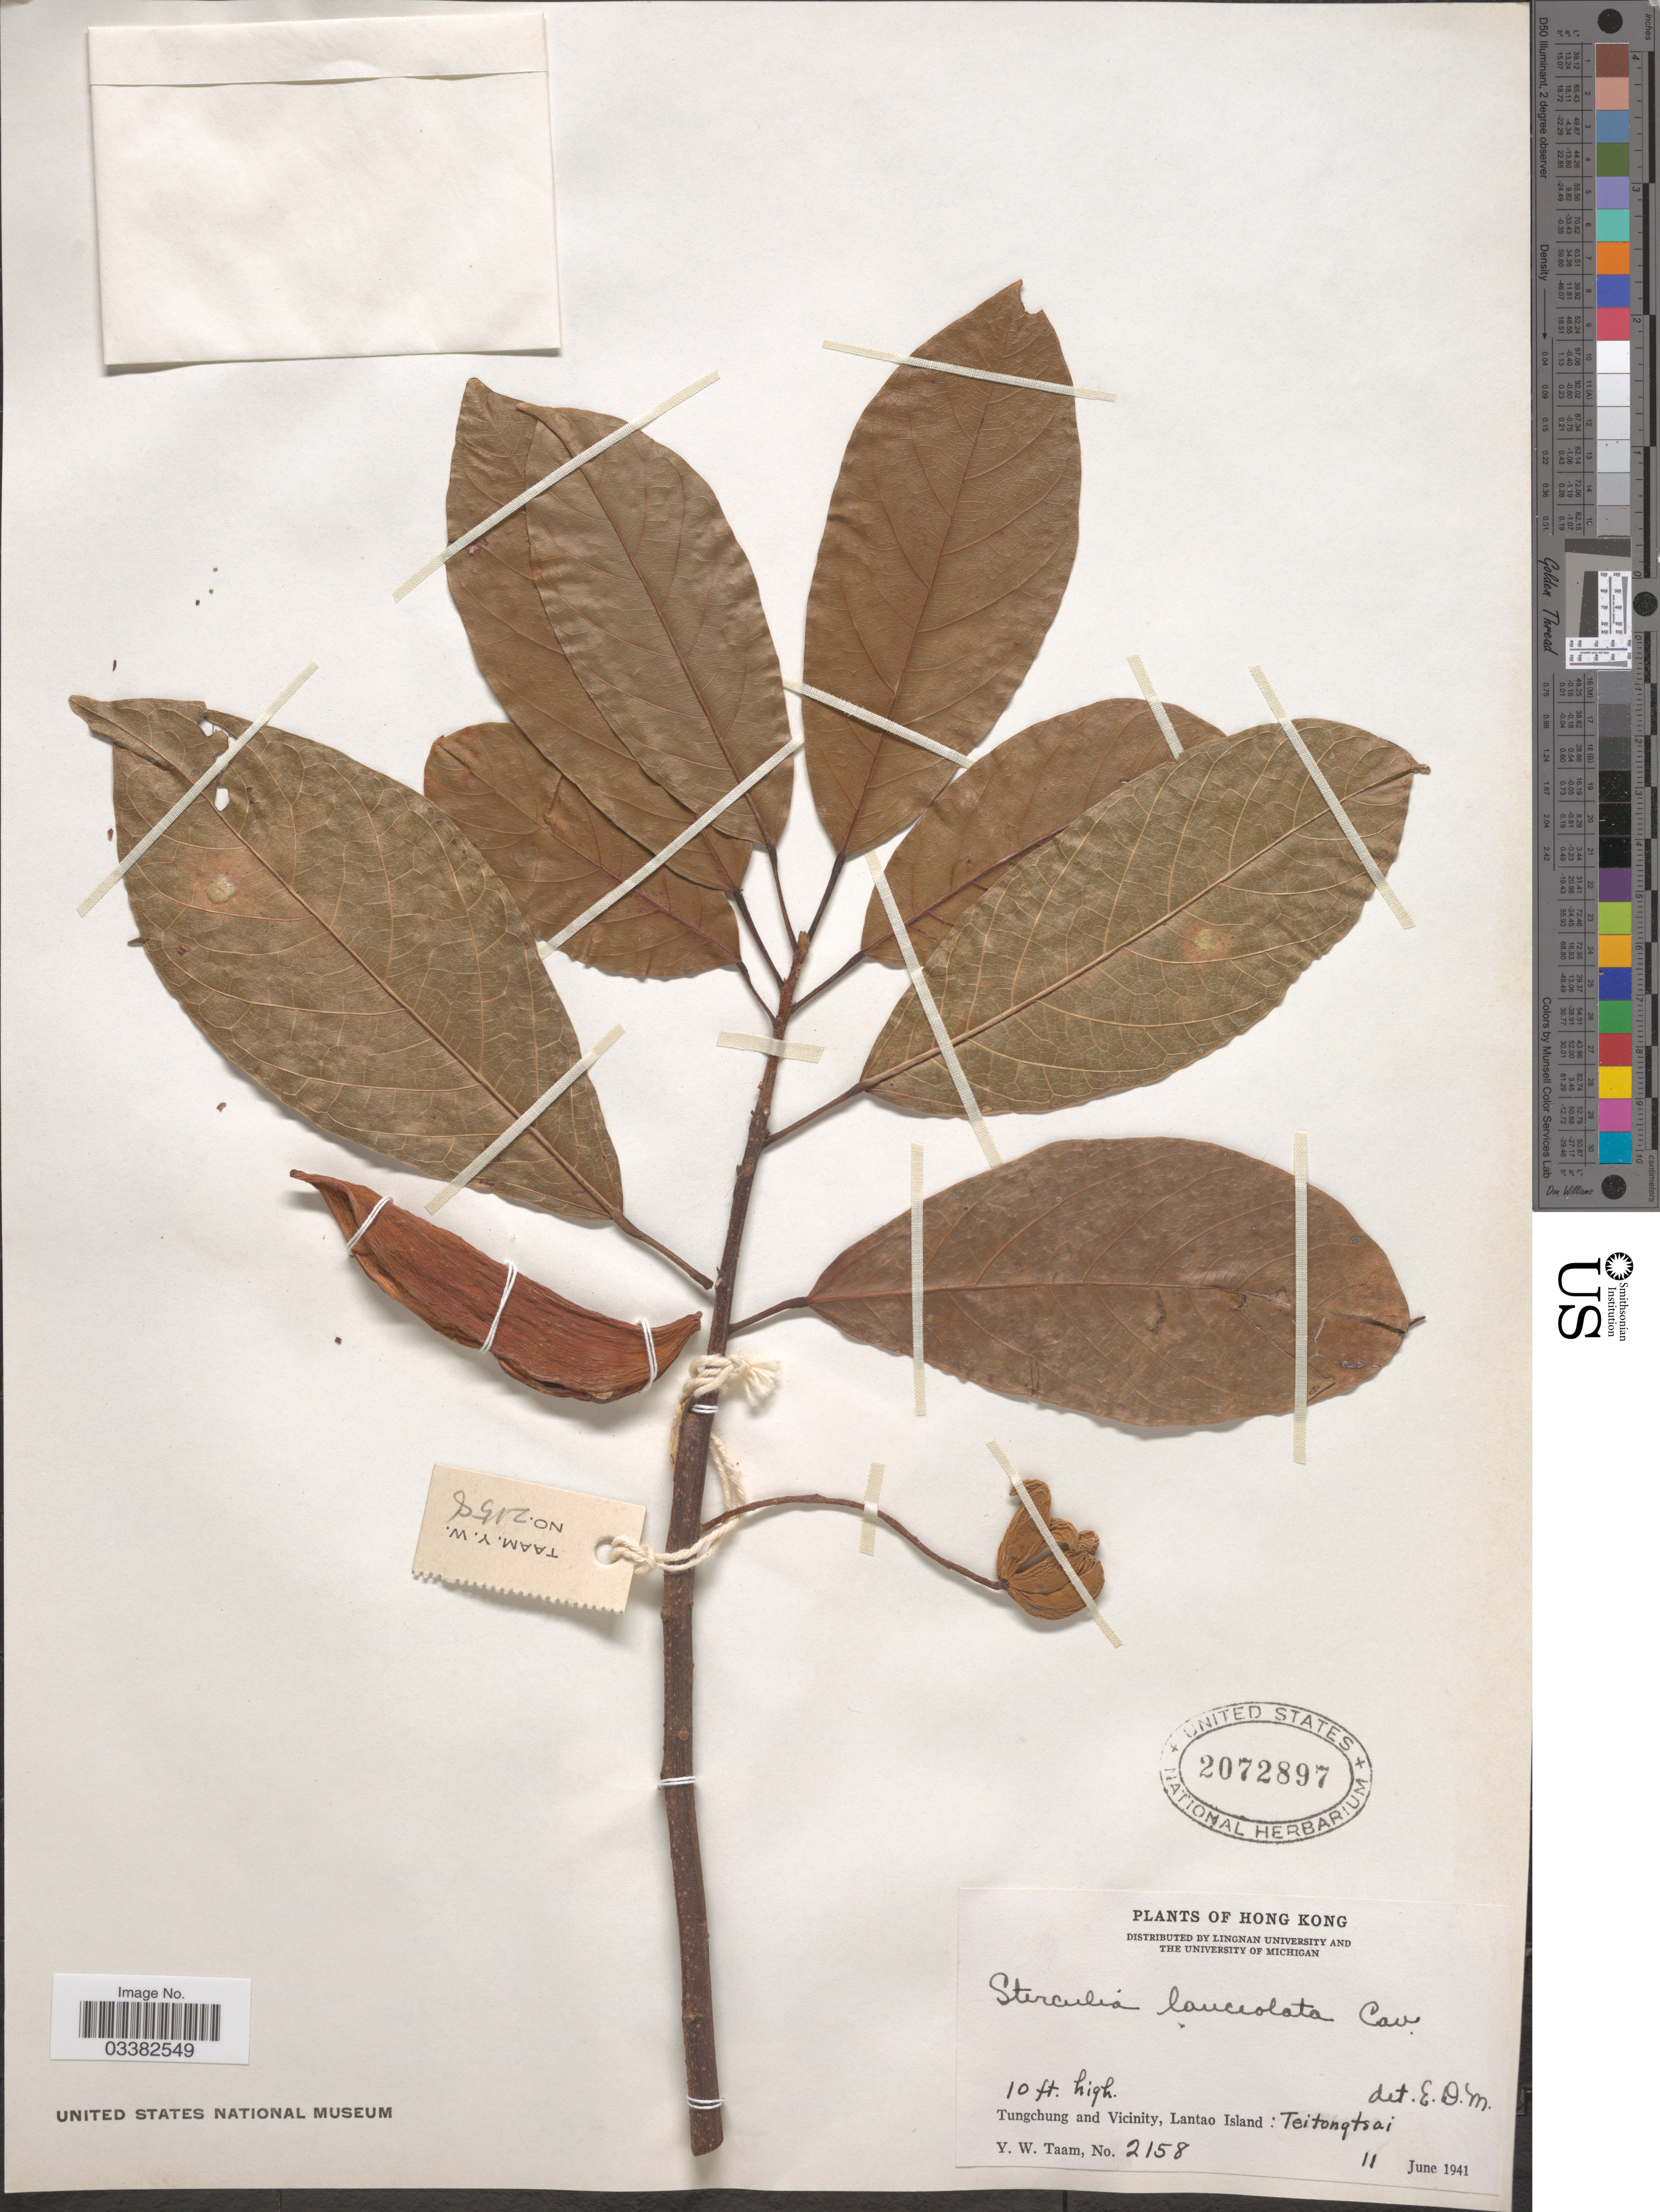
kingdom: Plantae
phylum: Tracheophyta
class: Magnoliopsida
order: Malvales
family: Malvaceae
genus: Sterculia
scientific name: Sterculia lanceolata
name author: Cav.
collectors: Y. W. Taam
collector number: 2158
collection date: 1941-06-11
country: China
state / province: Hong Kong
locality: Tungchung and Vicinity, Lantao Island: Teitongtsai.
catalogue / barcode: US 2072897